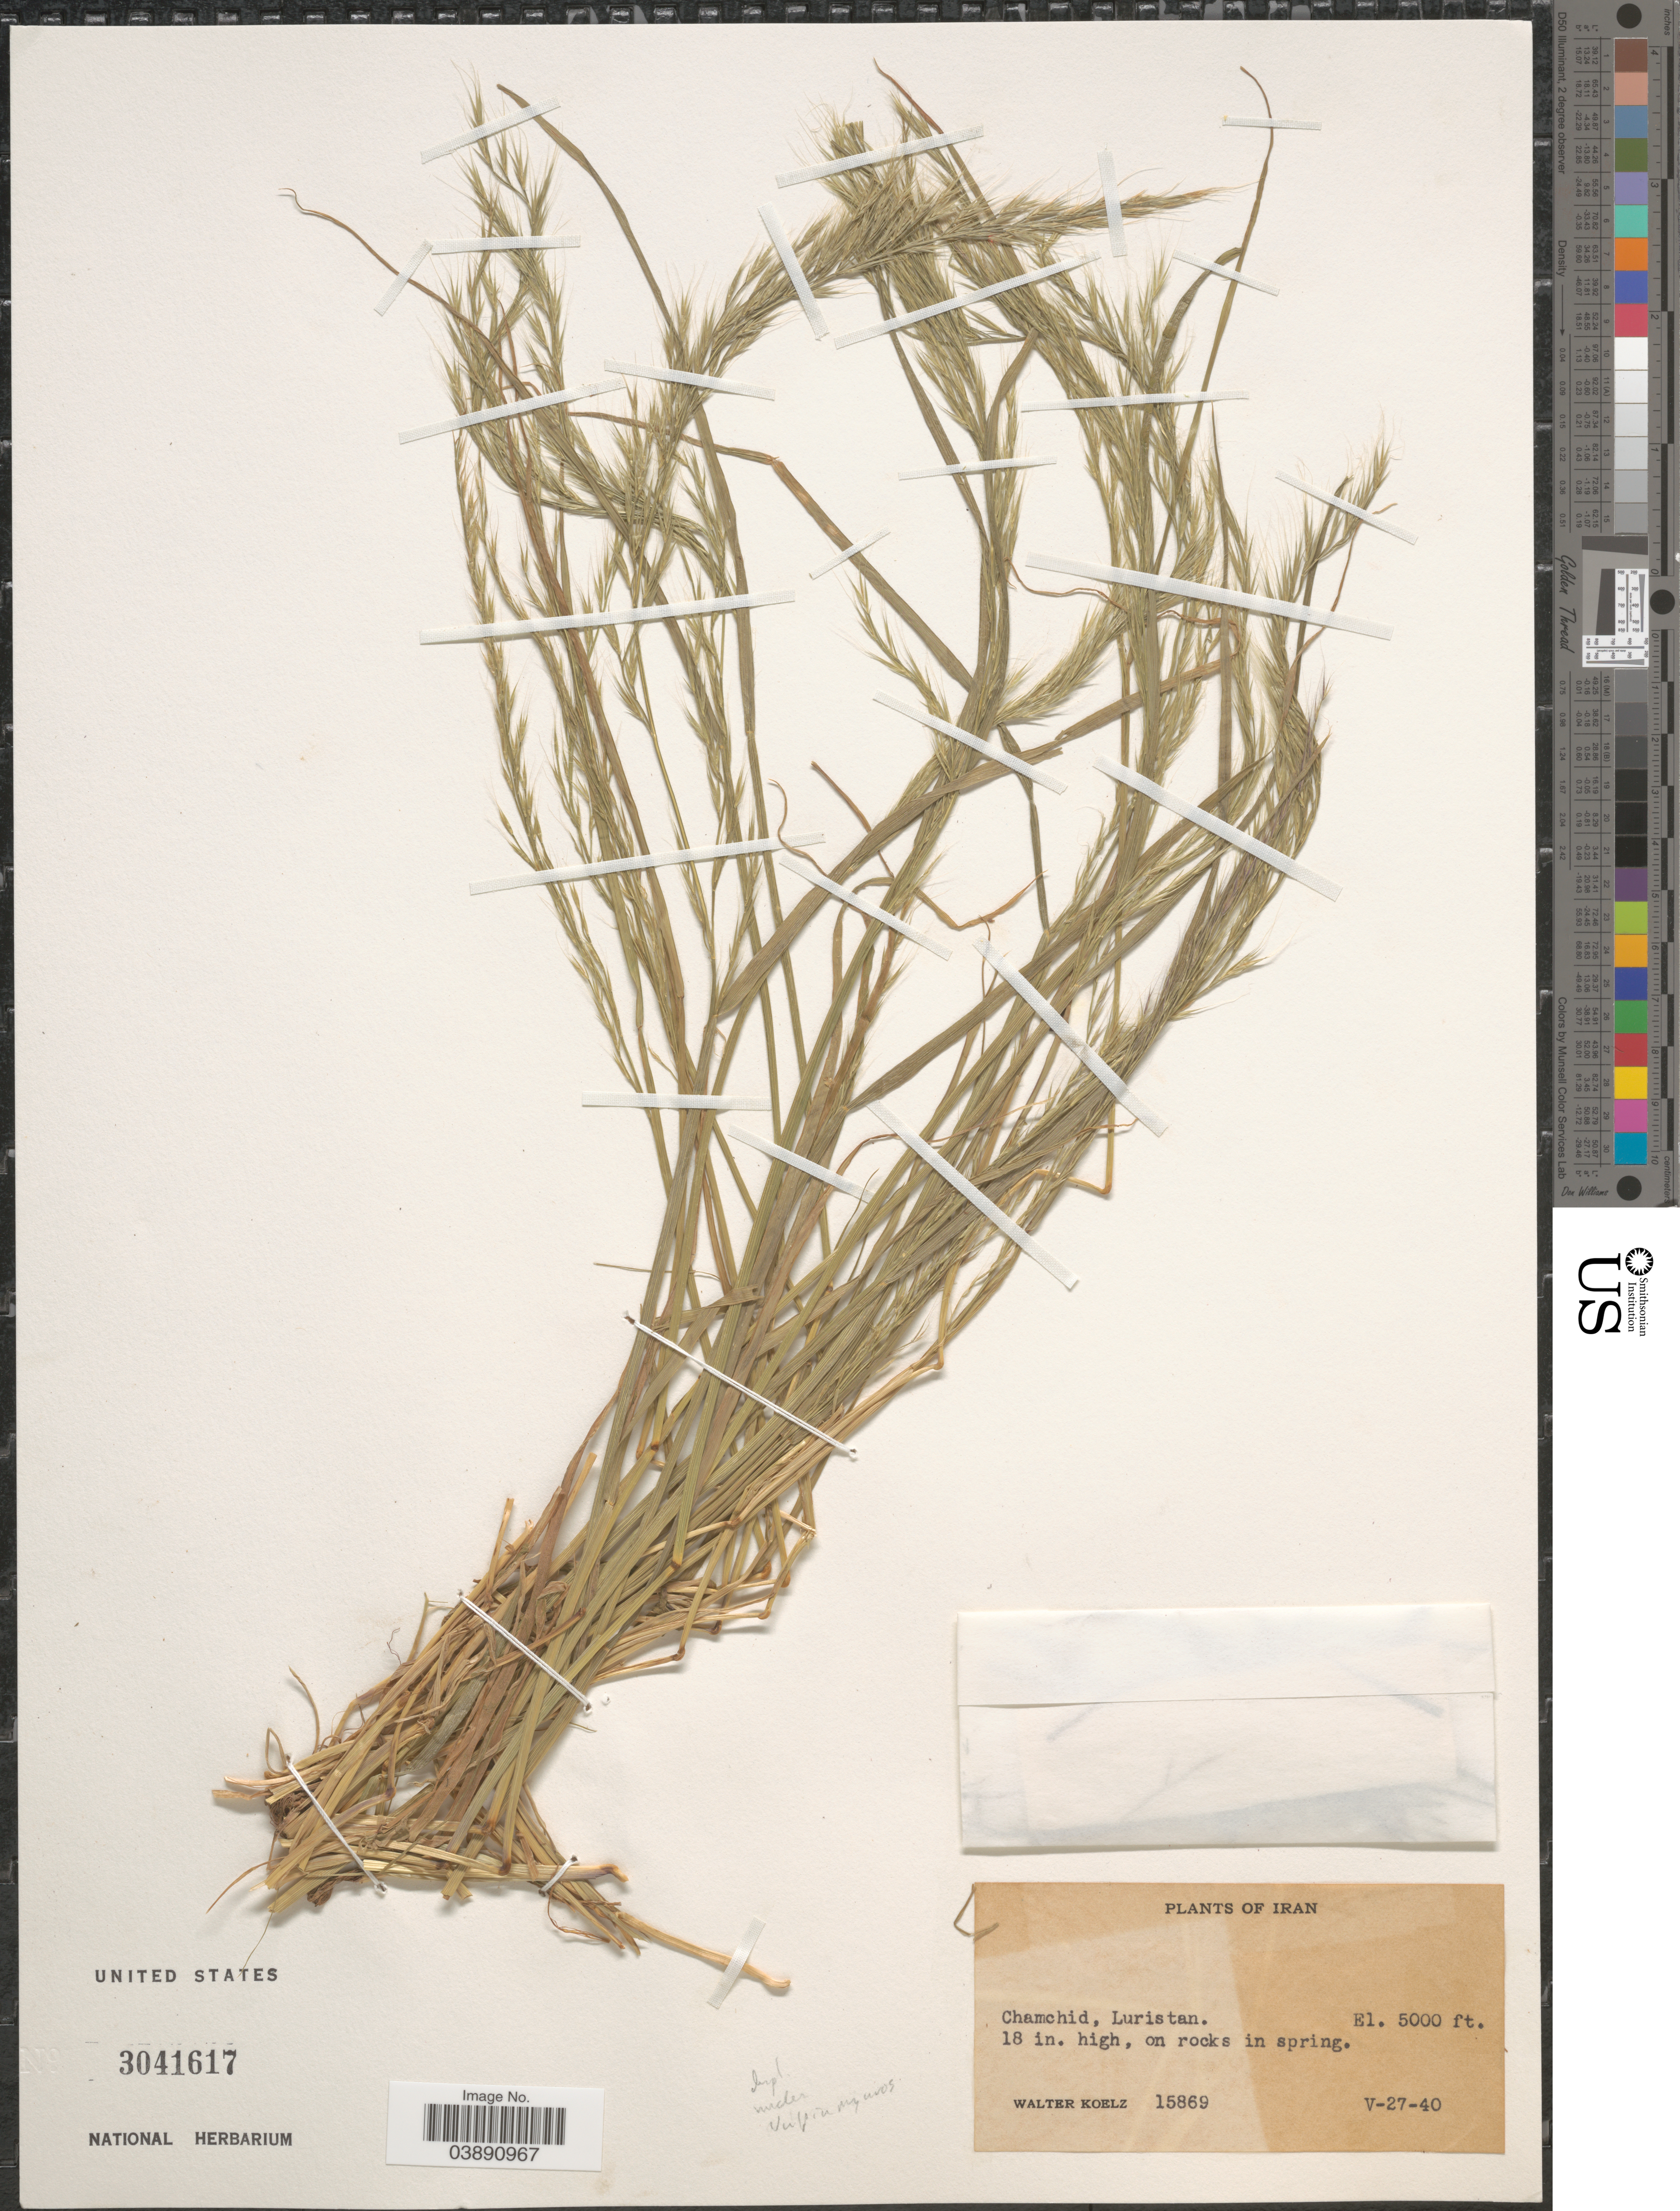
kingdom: Plantae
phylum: Tracheophyta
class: Liliopsida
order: Poales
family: Poaceae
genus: Festuca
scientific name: Festuca myuros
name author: L.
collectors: W. N. Koelz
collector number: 15869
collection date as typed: Transcribed d/m/y: 27/5/40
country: Iran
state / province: Lorestan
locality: Chamchid, Luristan.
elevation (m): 1524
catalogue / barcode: US 3041617